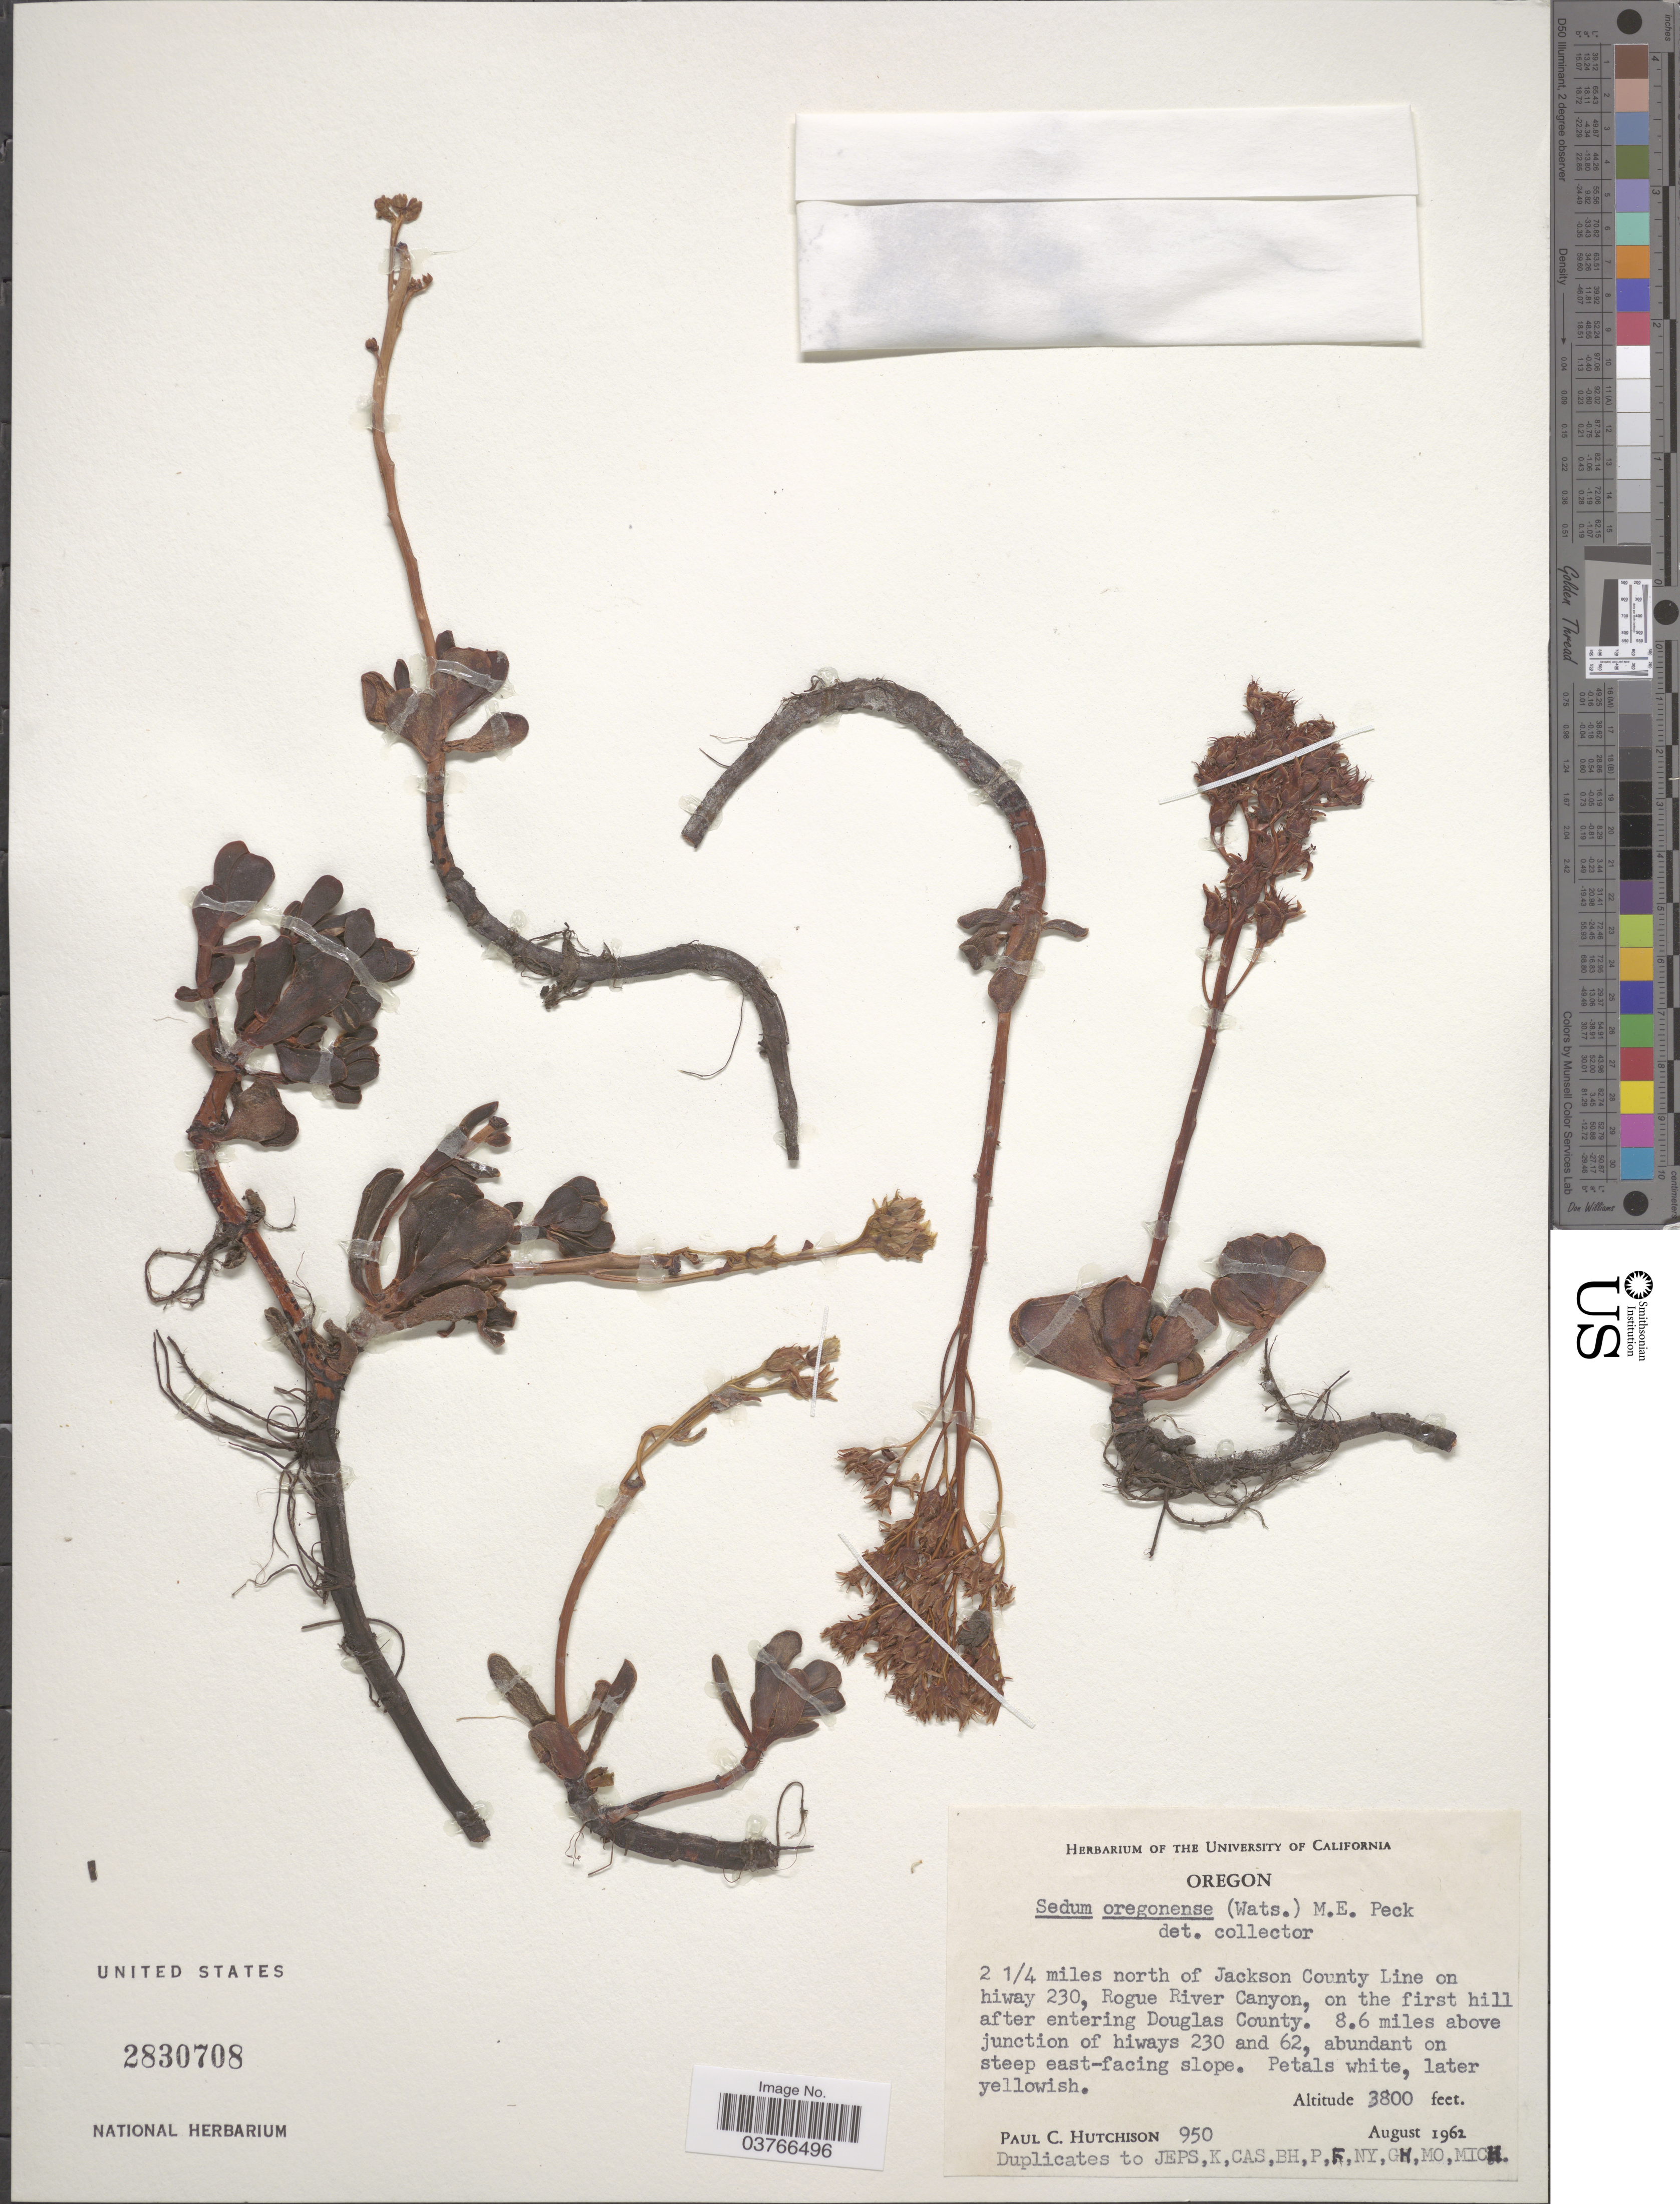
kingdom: Plantae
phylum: Tracheophyta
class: Magnoliopsida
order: Saxifragales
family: Crassulaceae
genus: Sedum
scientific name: Sedum oregonense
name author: (S. Watson) M. Peck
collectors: P. C. Hutchison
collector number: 950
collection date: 1962-08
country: United States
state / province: Oregon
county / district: Douglas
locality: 2¼ miles north of Jackson County Line on hiway 230, Rogue River Canyon, on the first hill after entering Douglas County. 8.6 miles above junction of hiways 230 and 62, abundant on steep east-facing slope.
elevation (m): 1158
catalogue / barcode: US 2830708